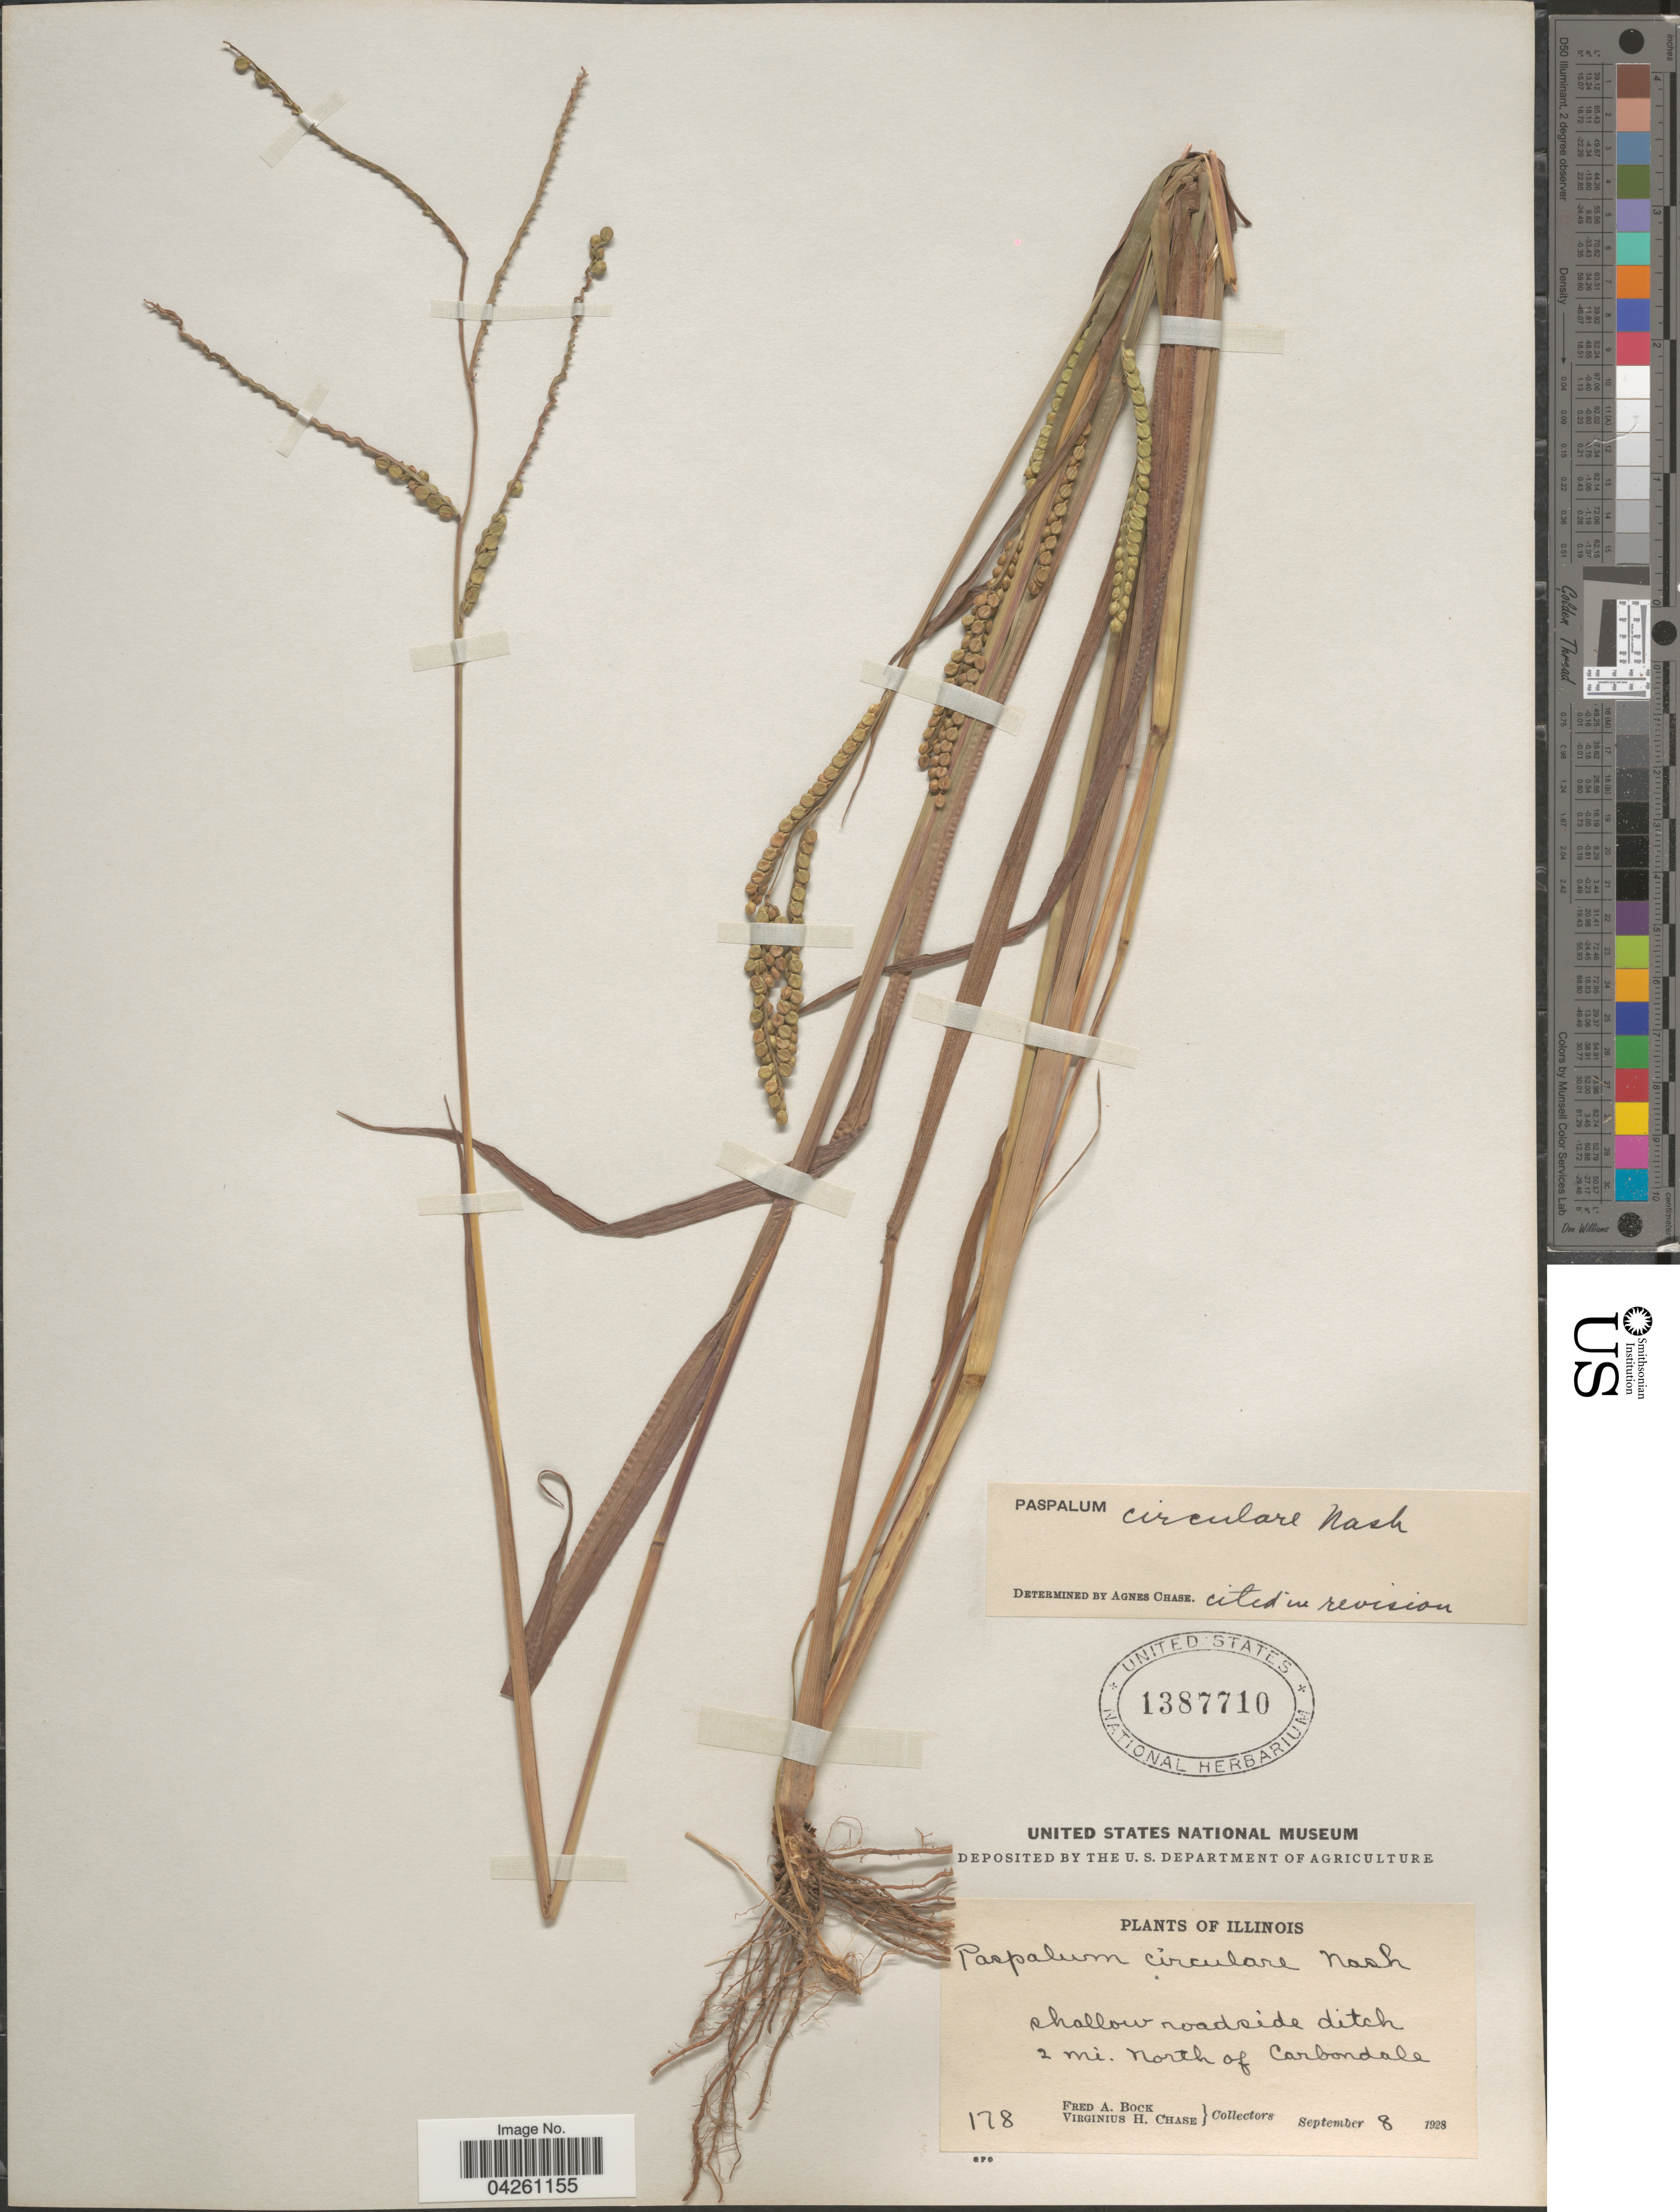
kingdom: Plantae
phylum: Tracheophyta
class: Liliopsida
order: Poales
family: Poaceae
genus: Paspalum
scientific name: Paspalum circulare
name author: Nash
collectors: F. Bock & V. H. Chase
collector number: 178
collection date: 1928-09-08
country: United States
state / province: Illinois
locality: Shallow roadside ditch 2 mi. North of Carbondale.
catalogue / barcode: US 1387710